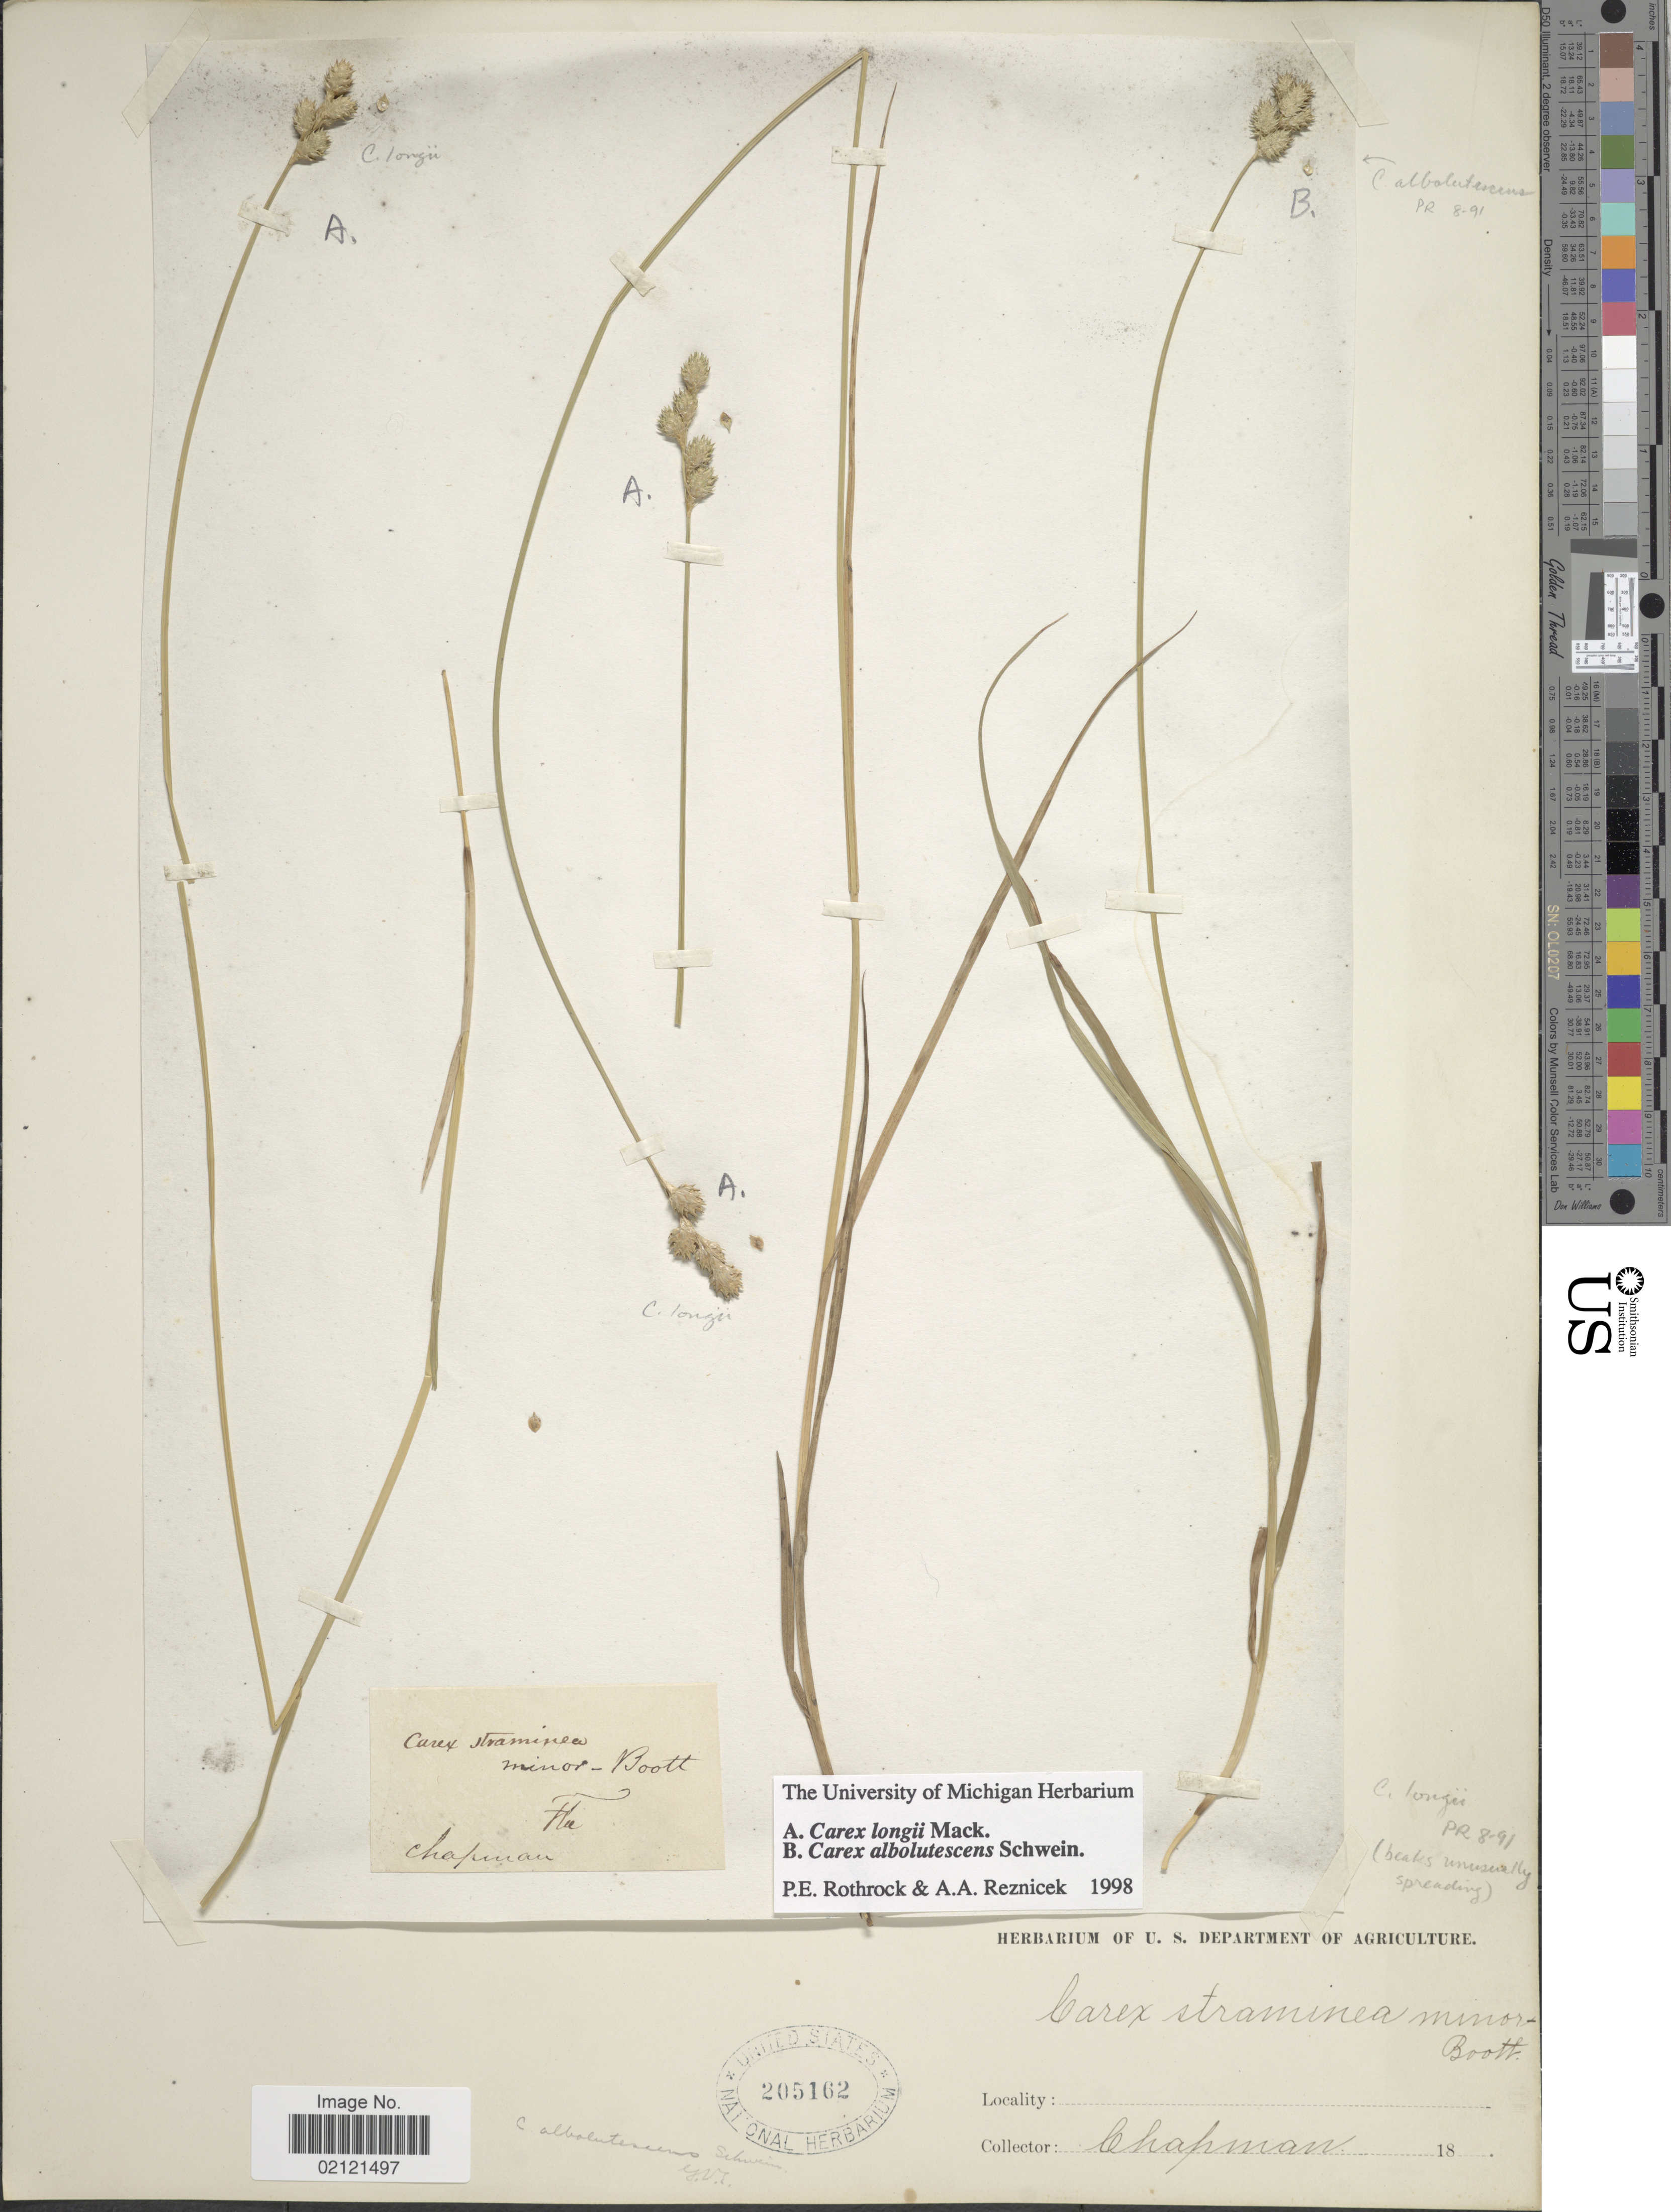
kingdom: Plantae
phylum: Tracheophyta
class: Liliopsida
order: Poales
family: Cyperaceae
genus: Carex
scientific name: Carex longii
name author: Mack.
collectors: A. Chapman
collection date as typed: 18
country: United States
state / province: Florida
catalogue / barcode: US 205162